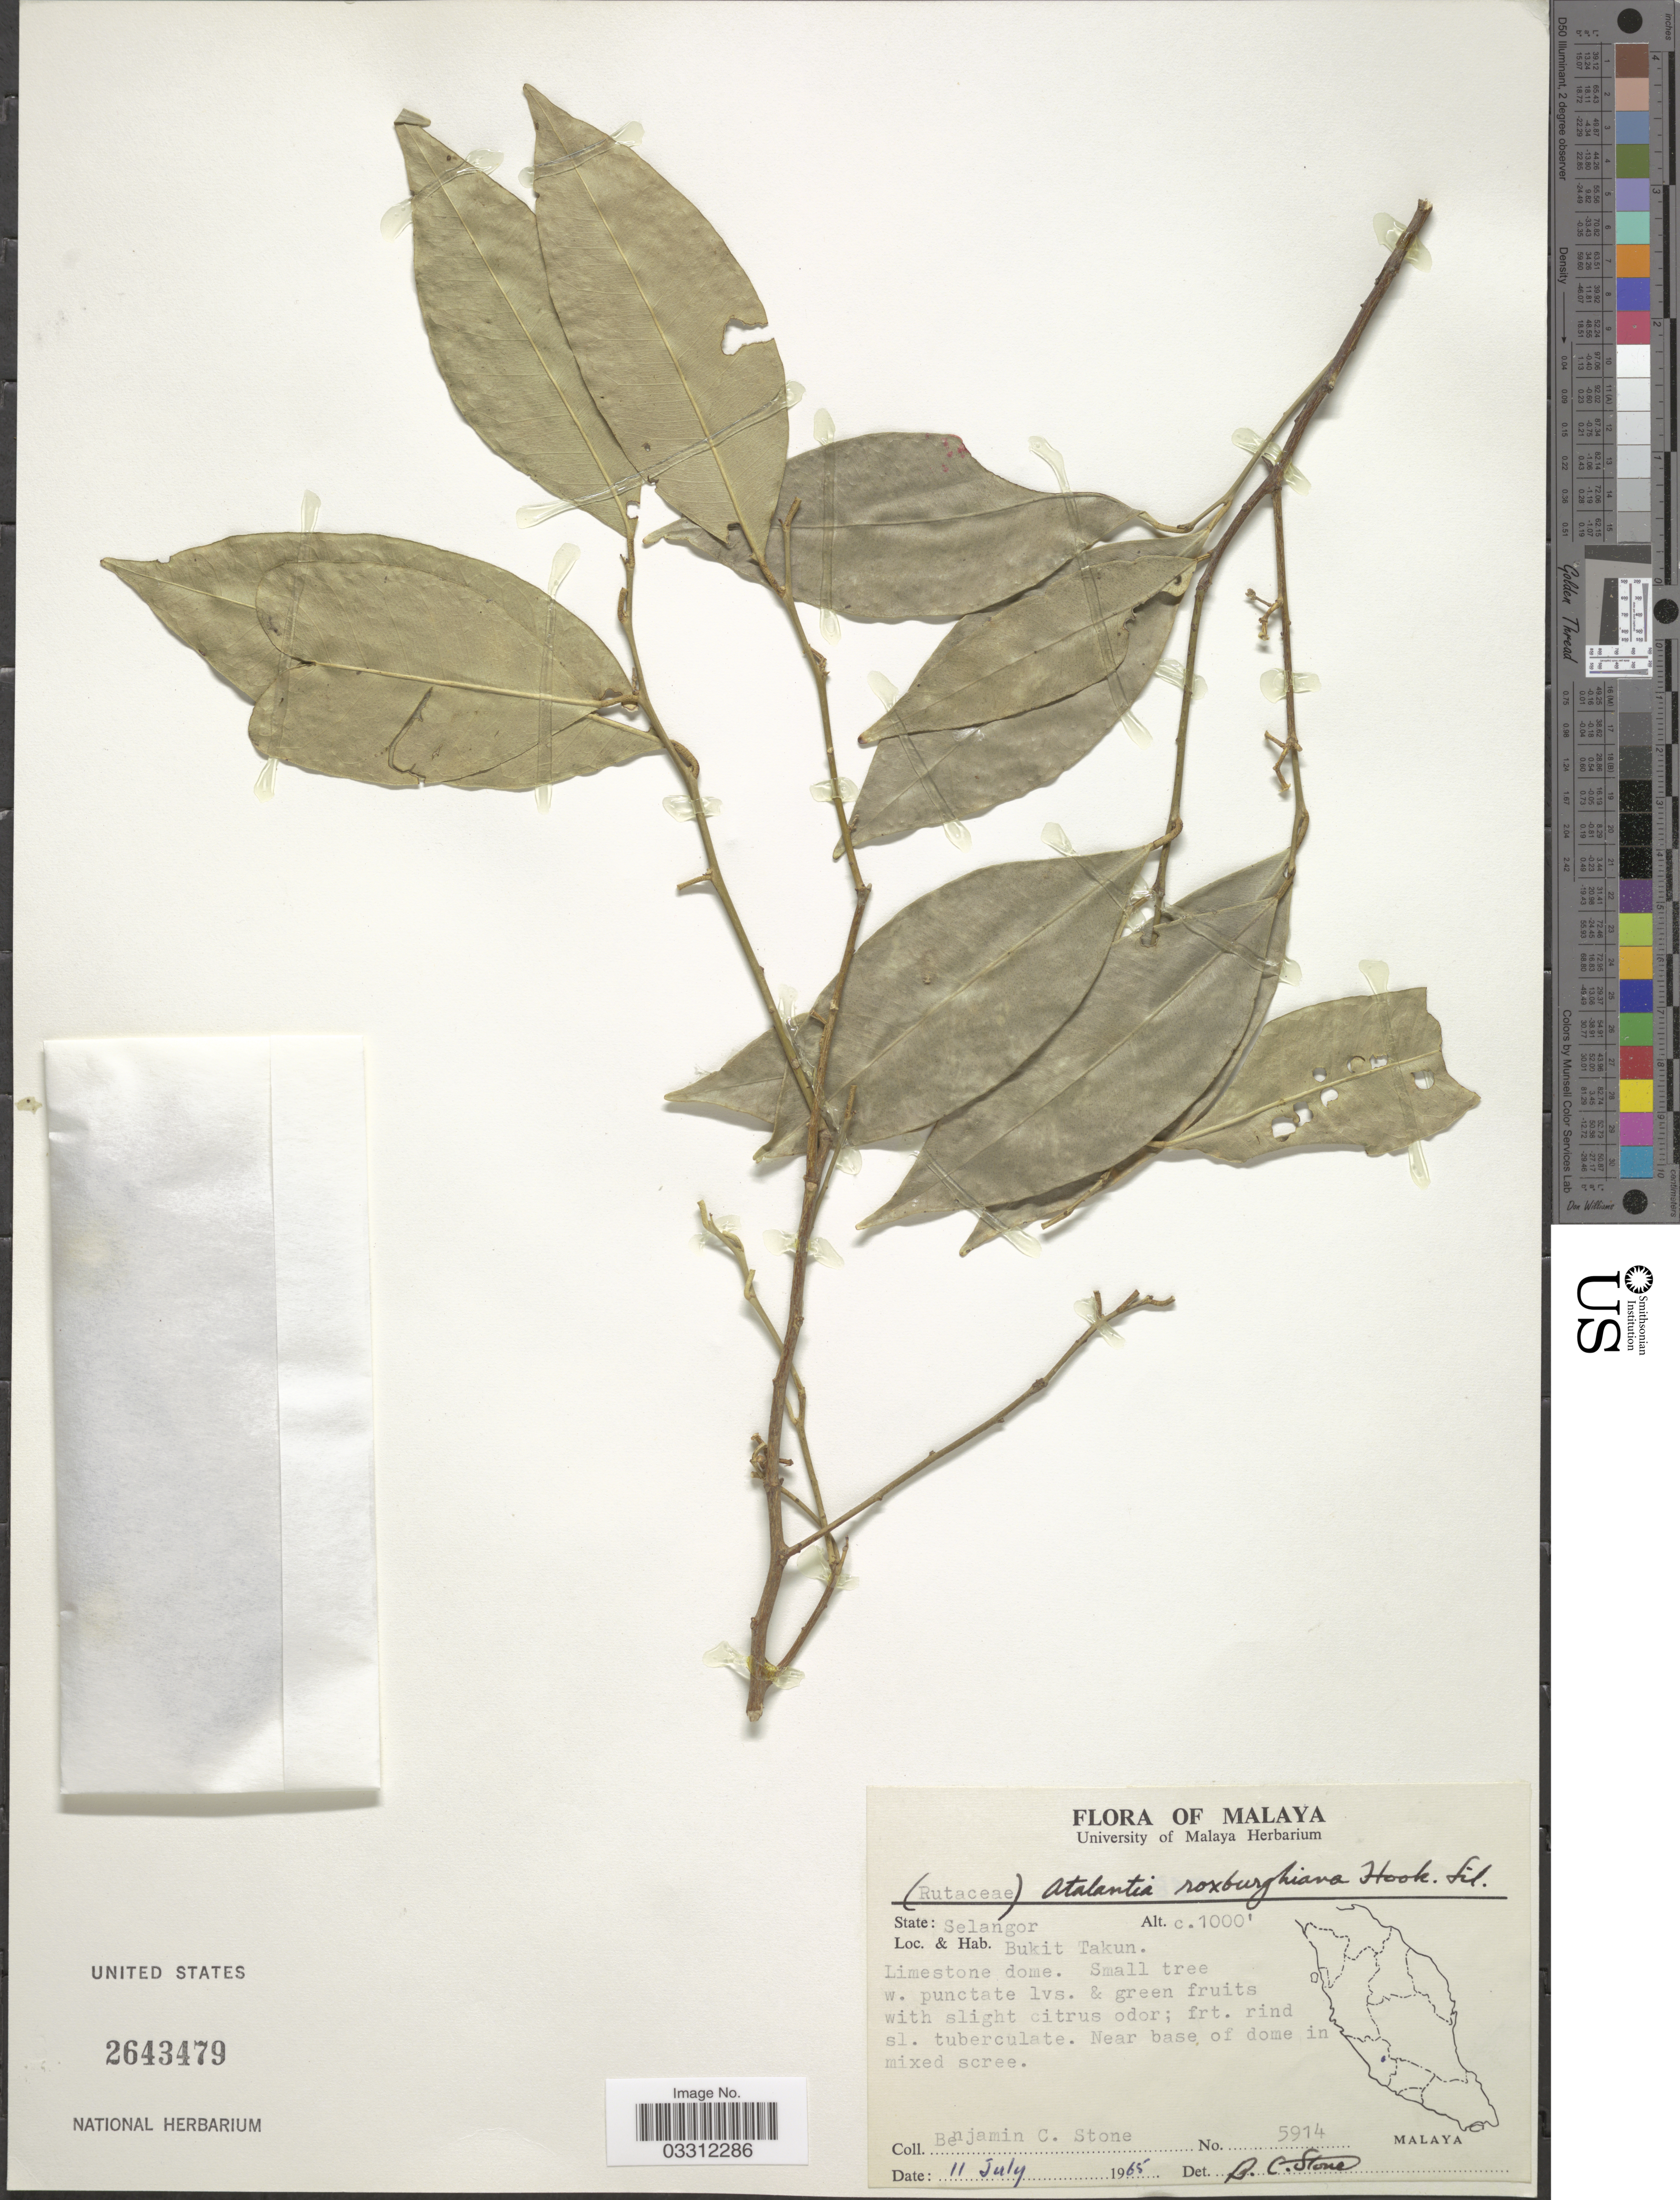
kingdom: Plantae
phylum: Tracheophyta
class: Magnoliopsida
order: Sapindales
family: Rutaceae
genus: Atalantia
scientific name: Atalantia roxburghii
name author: Oliv.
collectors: B. C. Stone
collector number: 5914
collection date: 1965-07-11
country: Malaysia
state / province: Selangor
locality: Malaya, Bukit Takun.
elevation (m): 305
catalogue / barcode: US 2643479